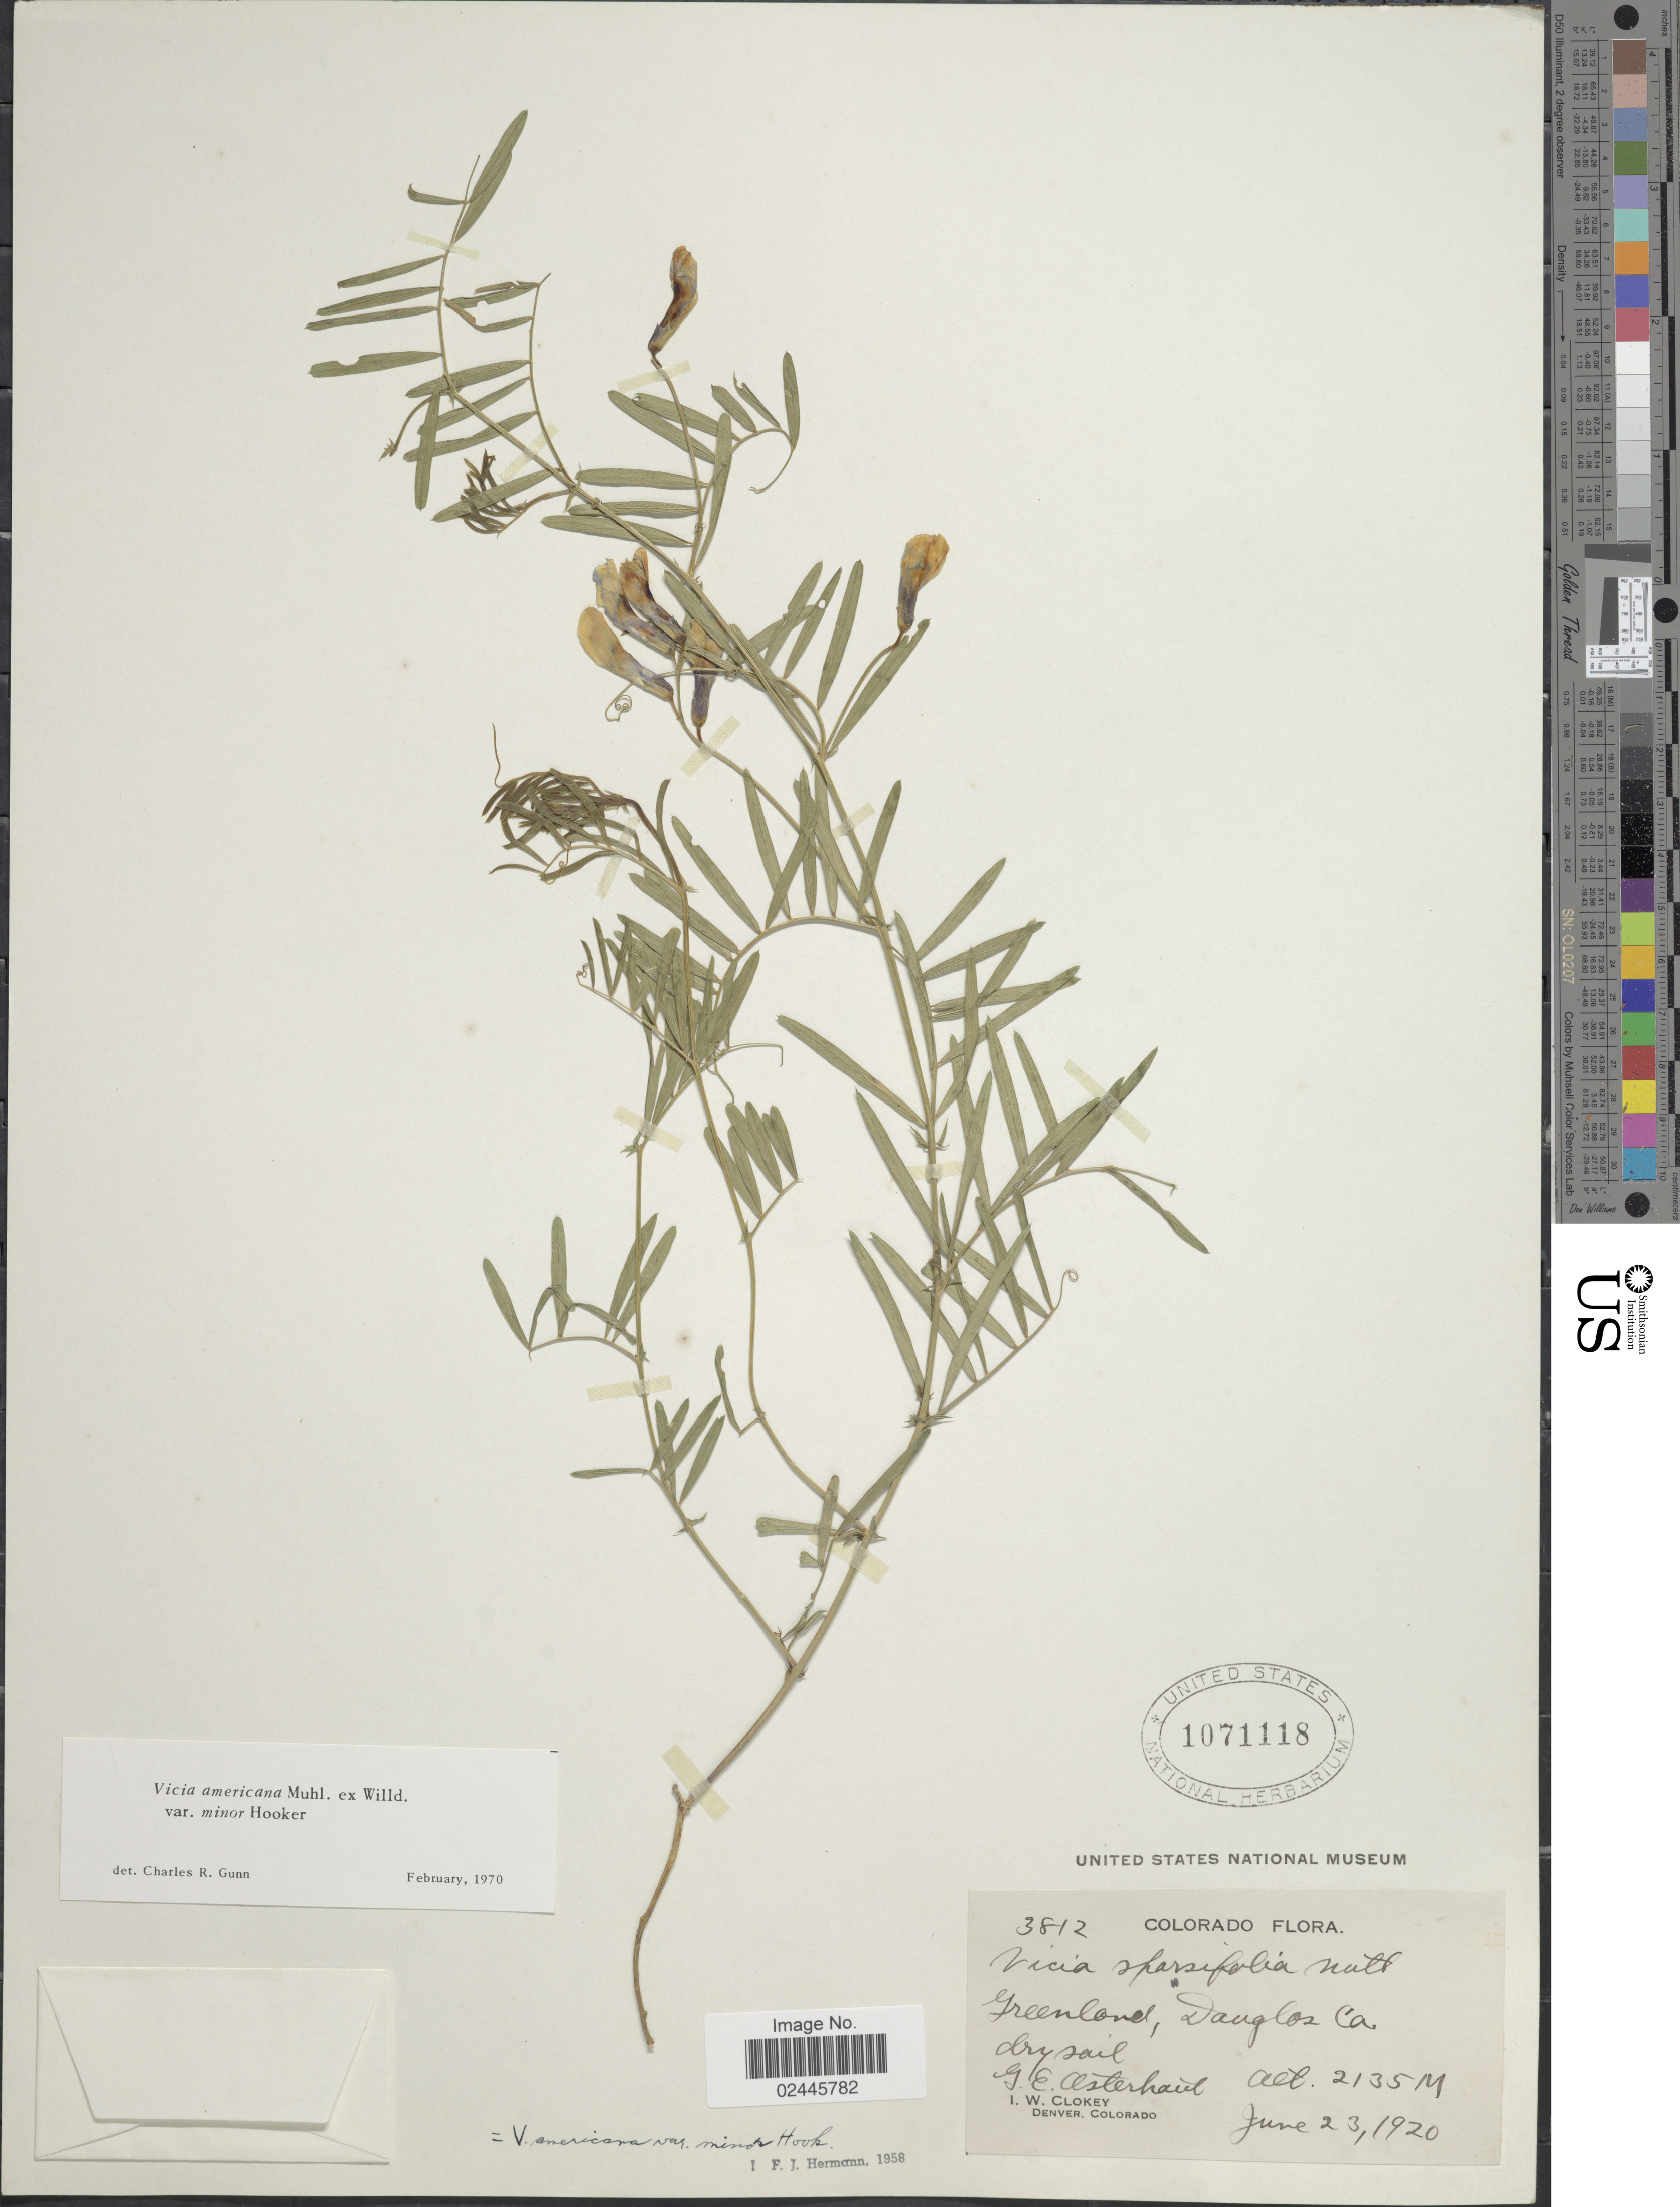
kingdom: Plantae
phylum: Tracheophyta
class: Magnoliopsida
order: Fabales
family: Fabaceae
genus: Vicia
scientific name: Vicia americana var. minor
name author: Hook.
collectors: G. Asterhaul & I. W. Clokey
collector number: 3812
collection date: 1920-06-23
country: United States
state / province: Colorado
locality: Colorado, Greenland, Dauglas Co.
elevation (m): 2135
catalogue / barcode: US 1071118